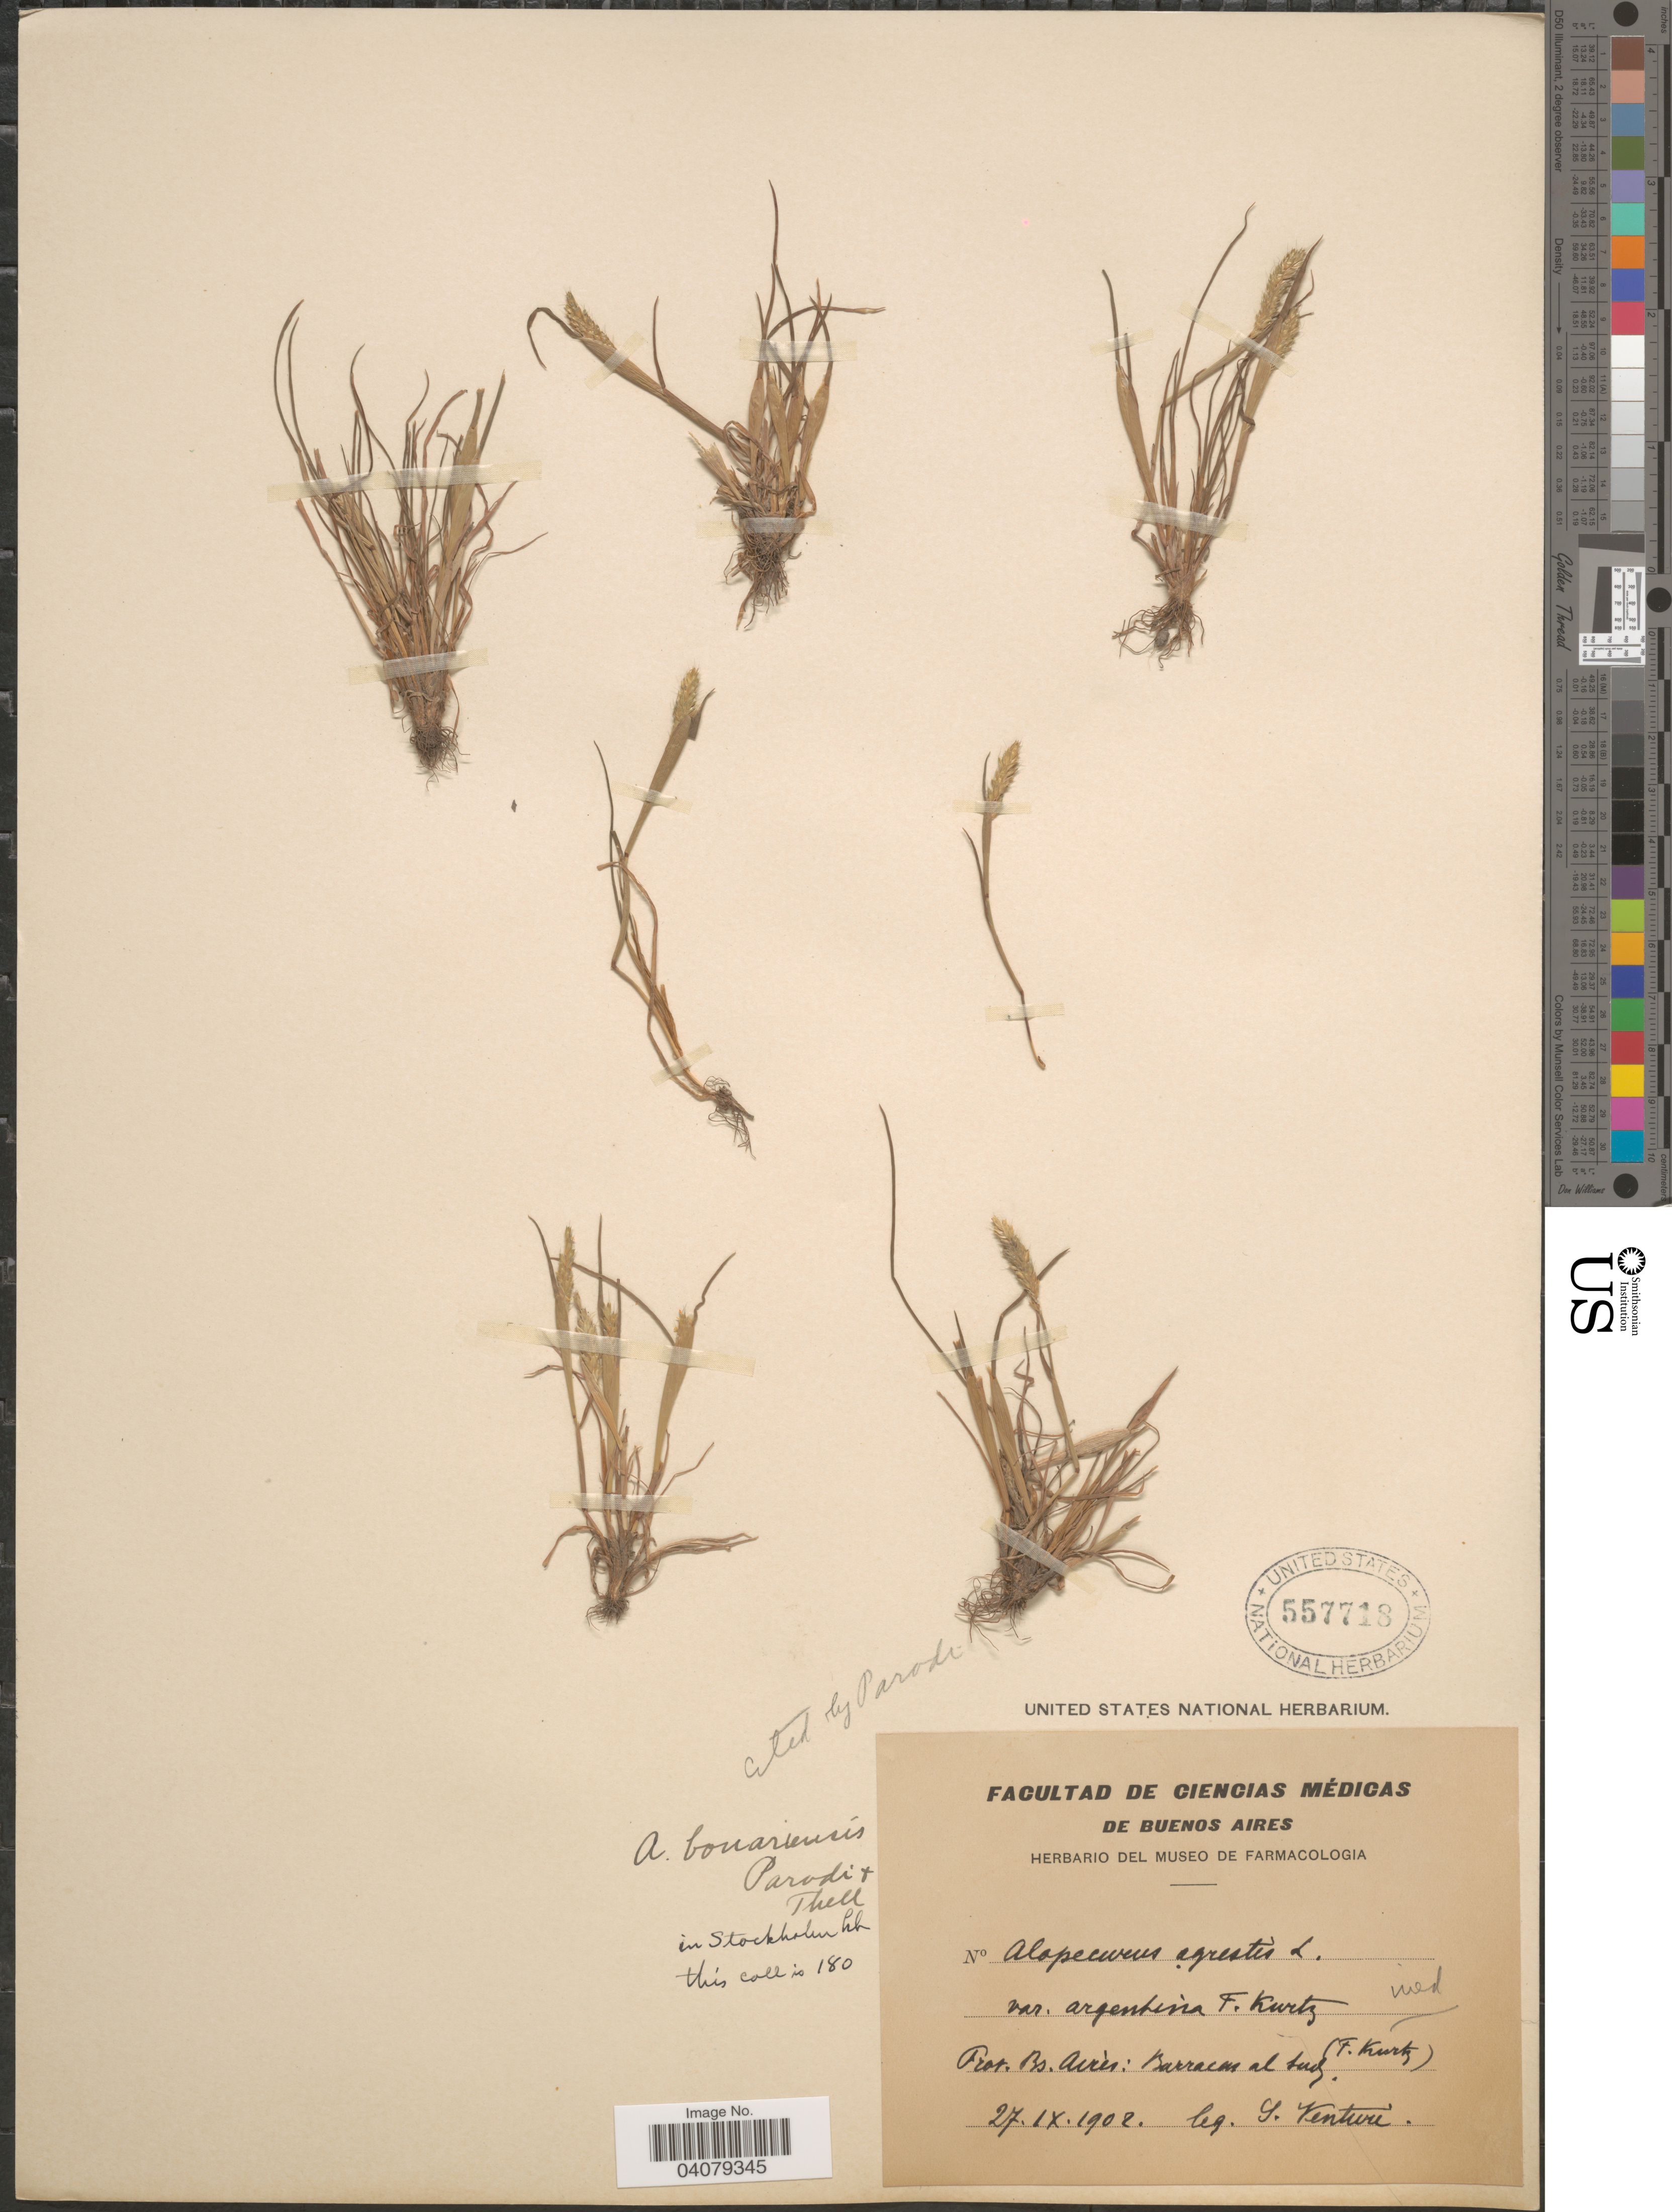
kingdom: Plantae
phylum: Tracheophyta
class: Liliopsida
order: Poales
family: Poaceae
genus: Alopecurus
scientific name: Alopecurus bonariensis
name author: Parodi & Thell.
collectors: S. Venturi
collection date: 1902-09-27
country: Argentina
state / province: Buenos Aires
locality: Barracas al Sud.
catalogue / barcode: US 557718